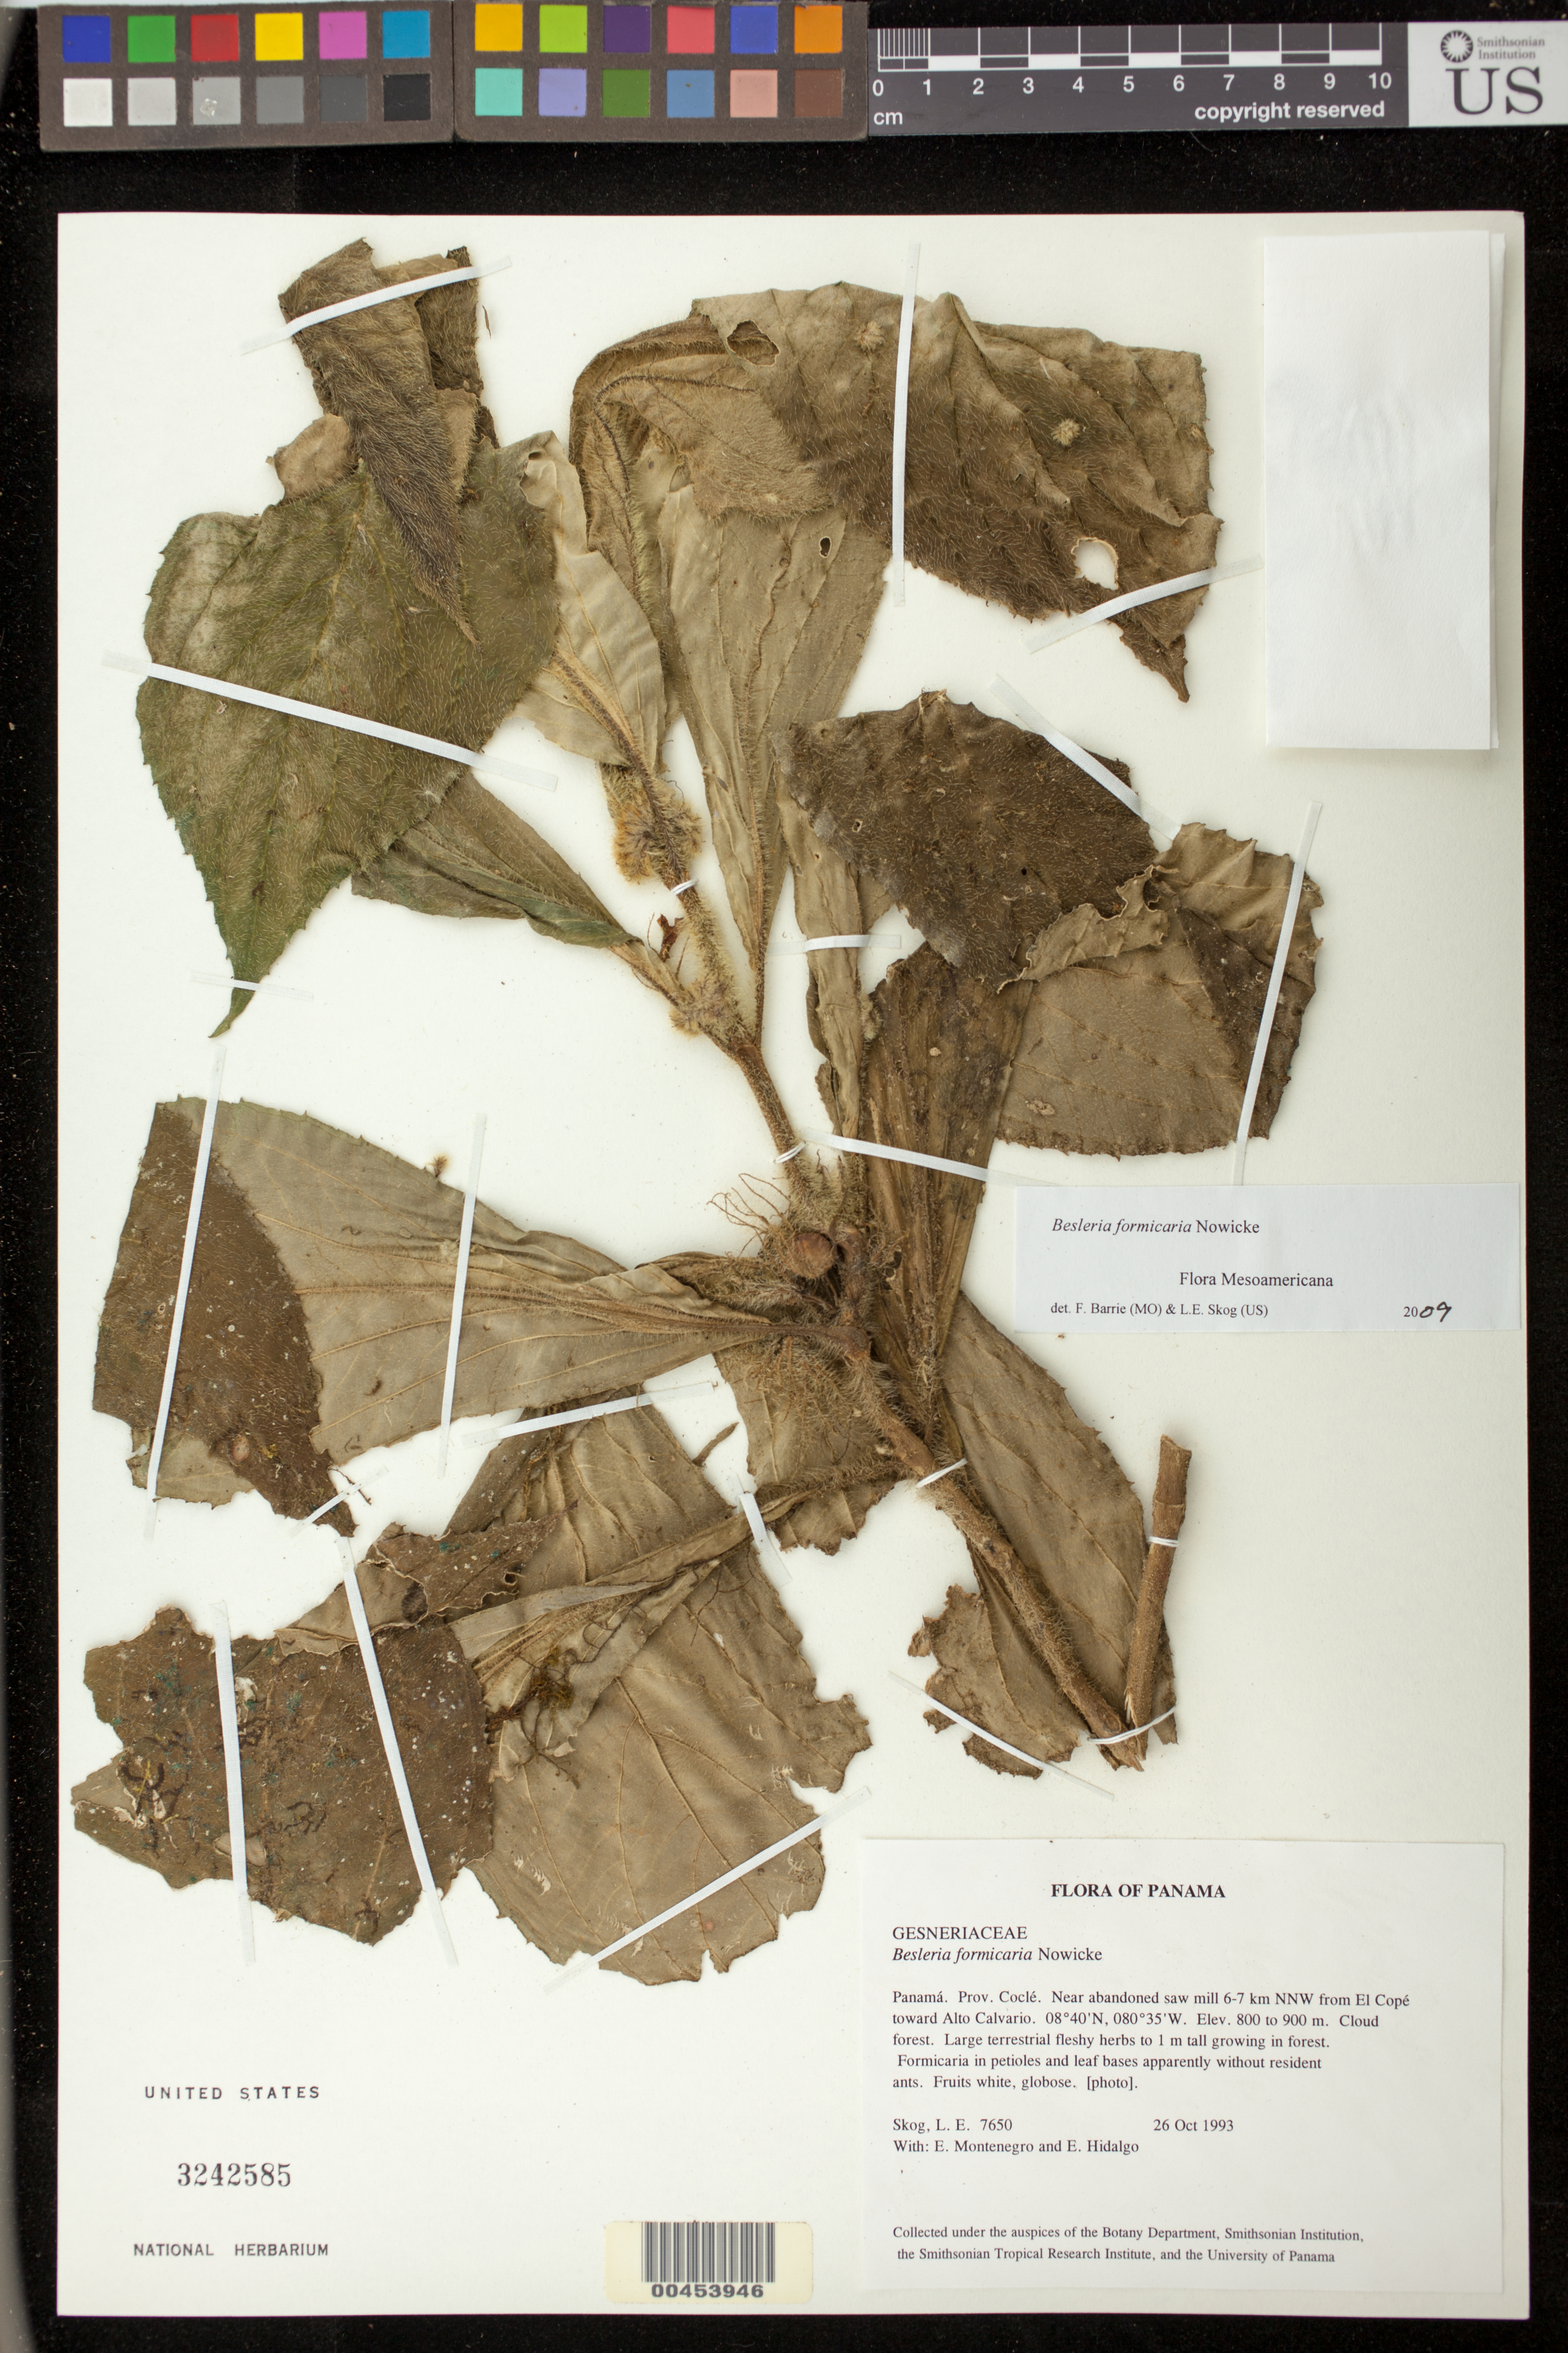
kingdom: Plantae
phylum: Tracheophyta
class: Magnoliopsida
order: Lamiales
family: Gesneriaceae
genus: Besleria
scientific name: Besleria formicaria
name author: Nowicke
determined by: Skog, Laurence E.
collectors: L. E. Skog, E. Montenegro & E. Hildalgo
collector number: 7650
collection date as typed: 26 Oct 1993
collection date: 1993-10-26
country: Panama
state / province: Coclé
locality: Near abandoned saw mill 6-7 km NNW from El Copé toward Alto Calvario.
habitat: Cloud forest.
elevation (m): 800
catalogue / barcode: US 3242585